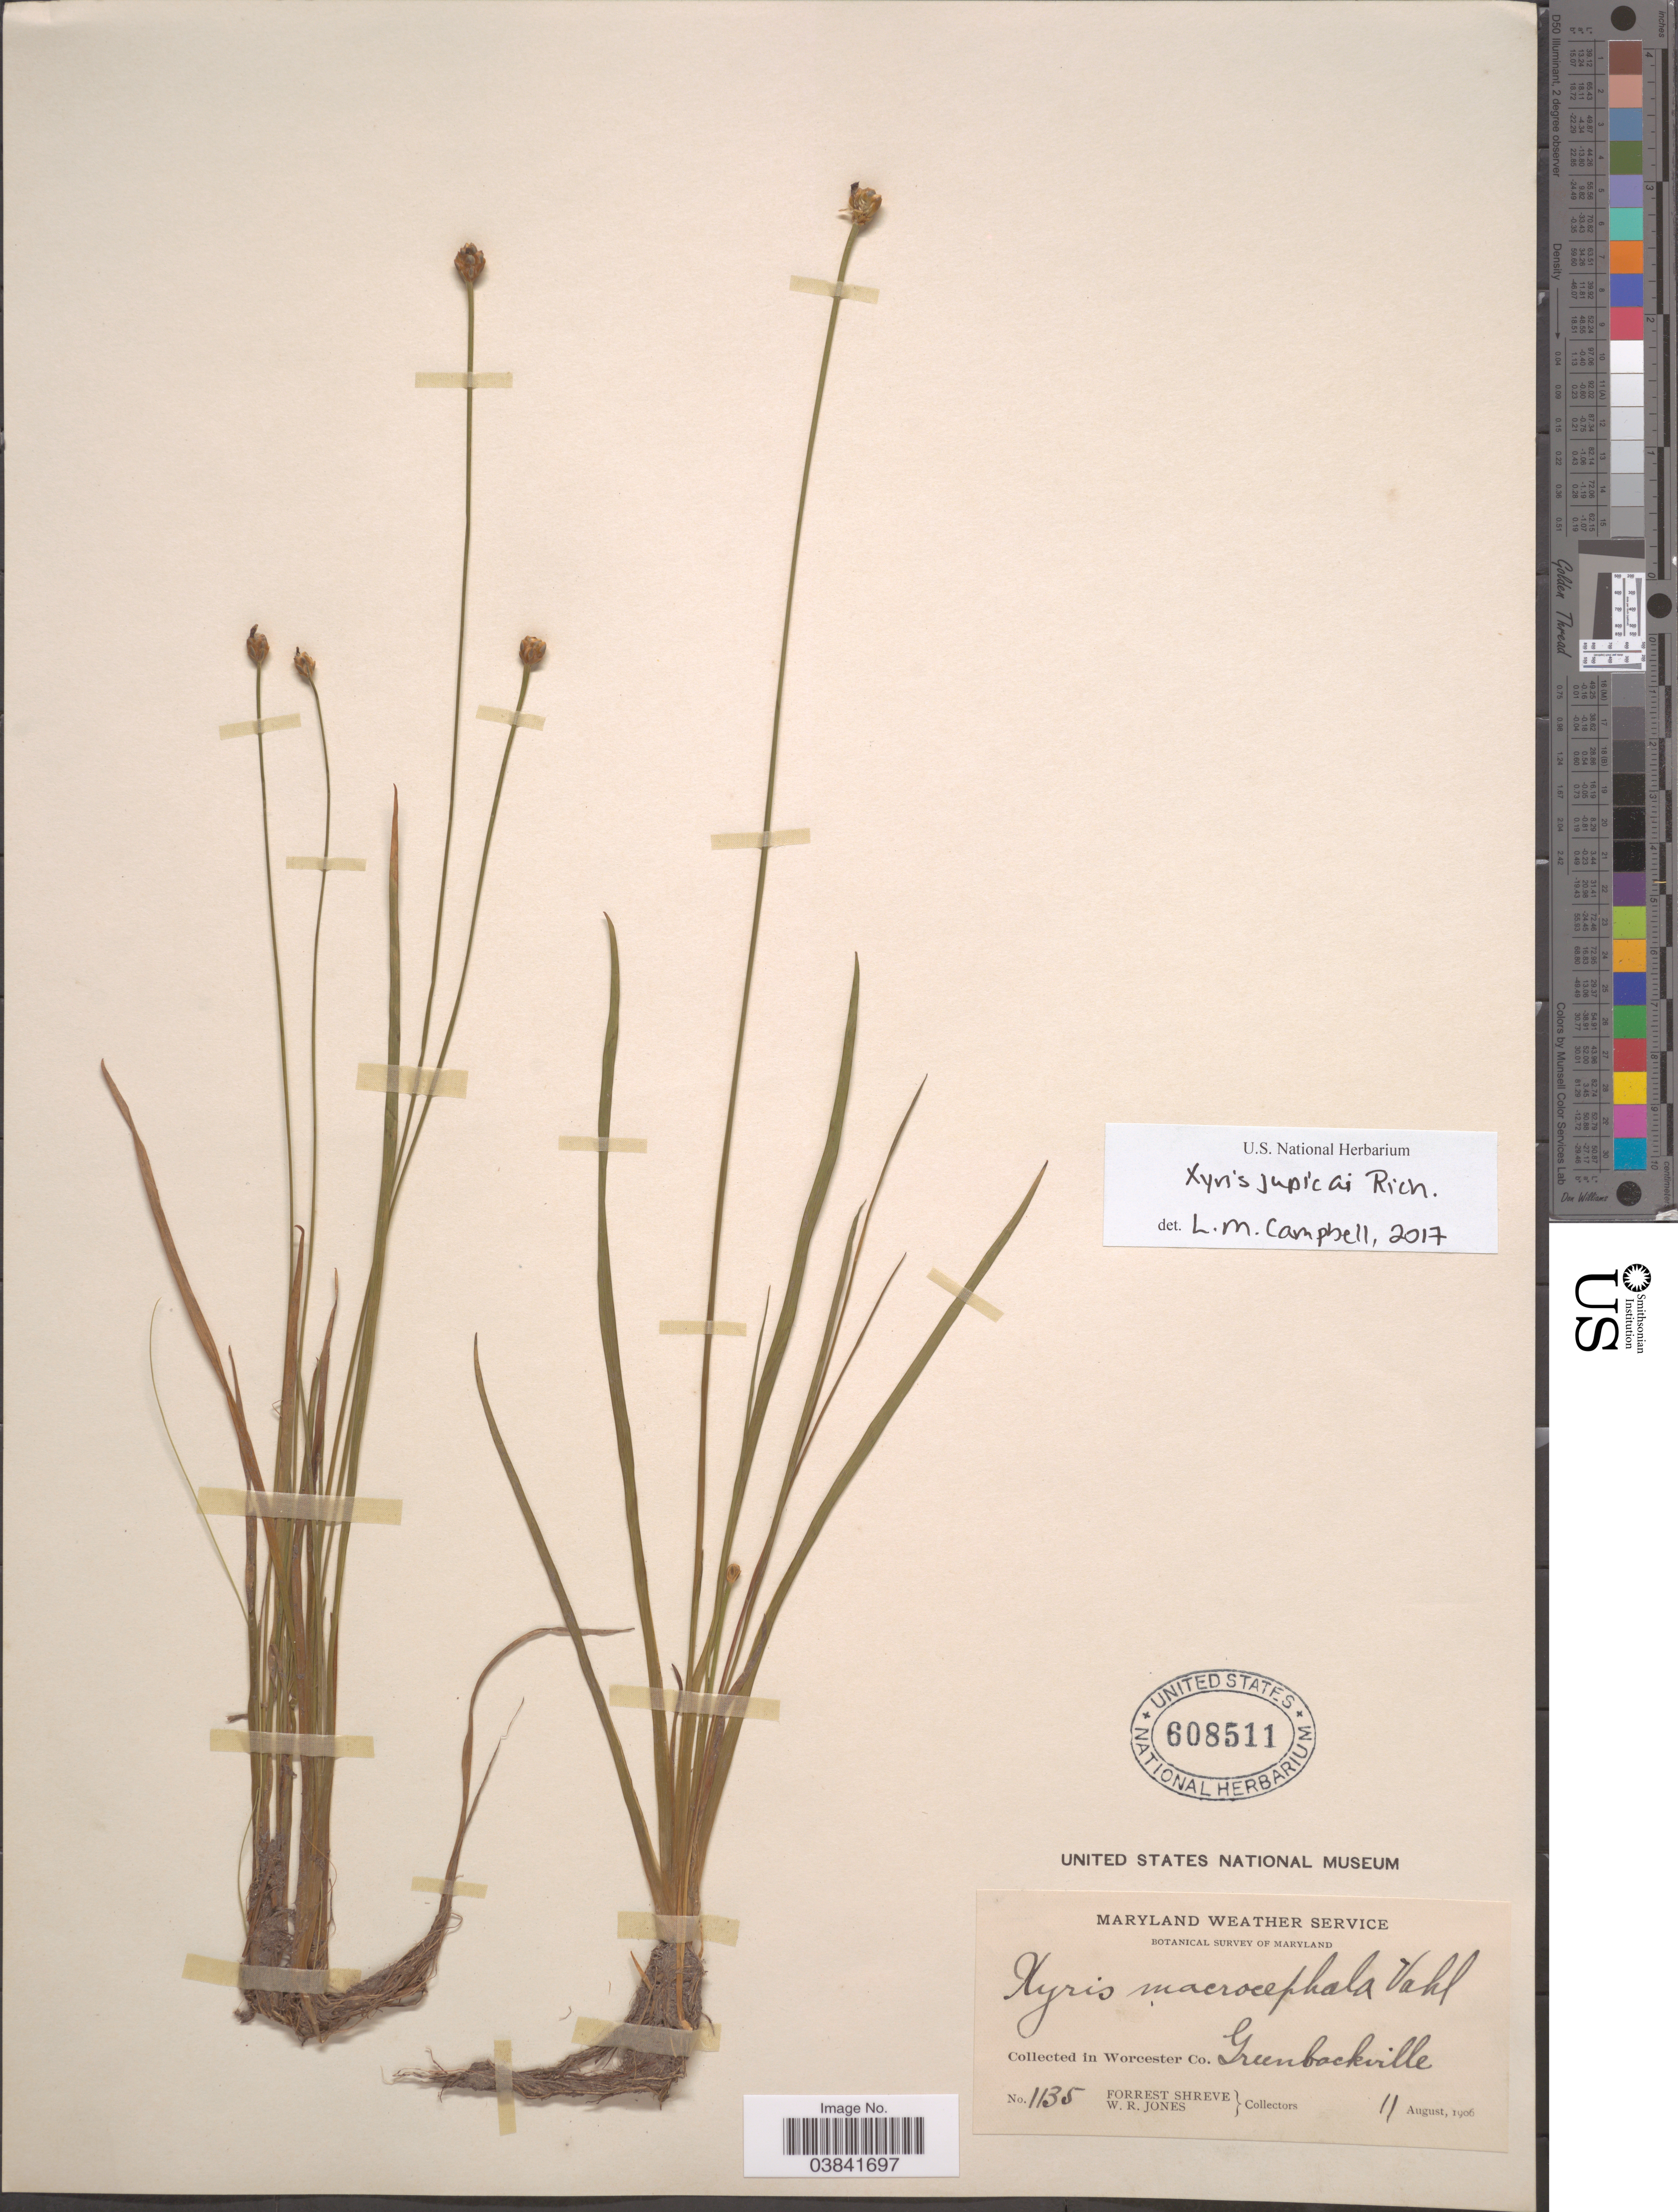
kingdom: Plantae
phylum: Tracheophyta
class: Liliopsida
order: Poales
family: Xyridaceae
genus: Xyris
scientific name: Xyris jupicai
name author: Rich.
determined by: Campbell, M. L.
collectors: F. Shreve & W. R. Jones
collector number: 1135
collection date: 1906-08-11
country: United States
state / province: Maryland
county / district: Worcester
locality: In Worcester Co. Greenbackville.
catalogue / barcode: US 608511